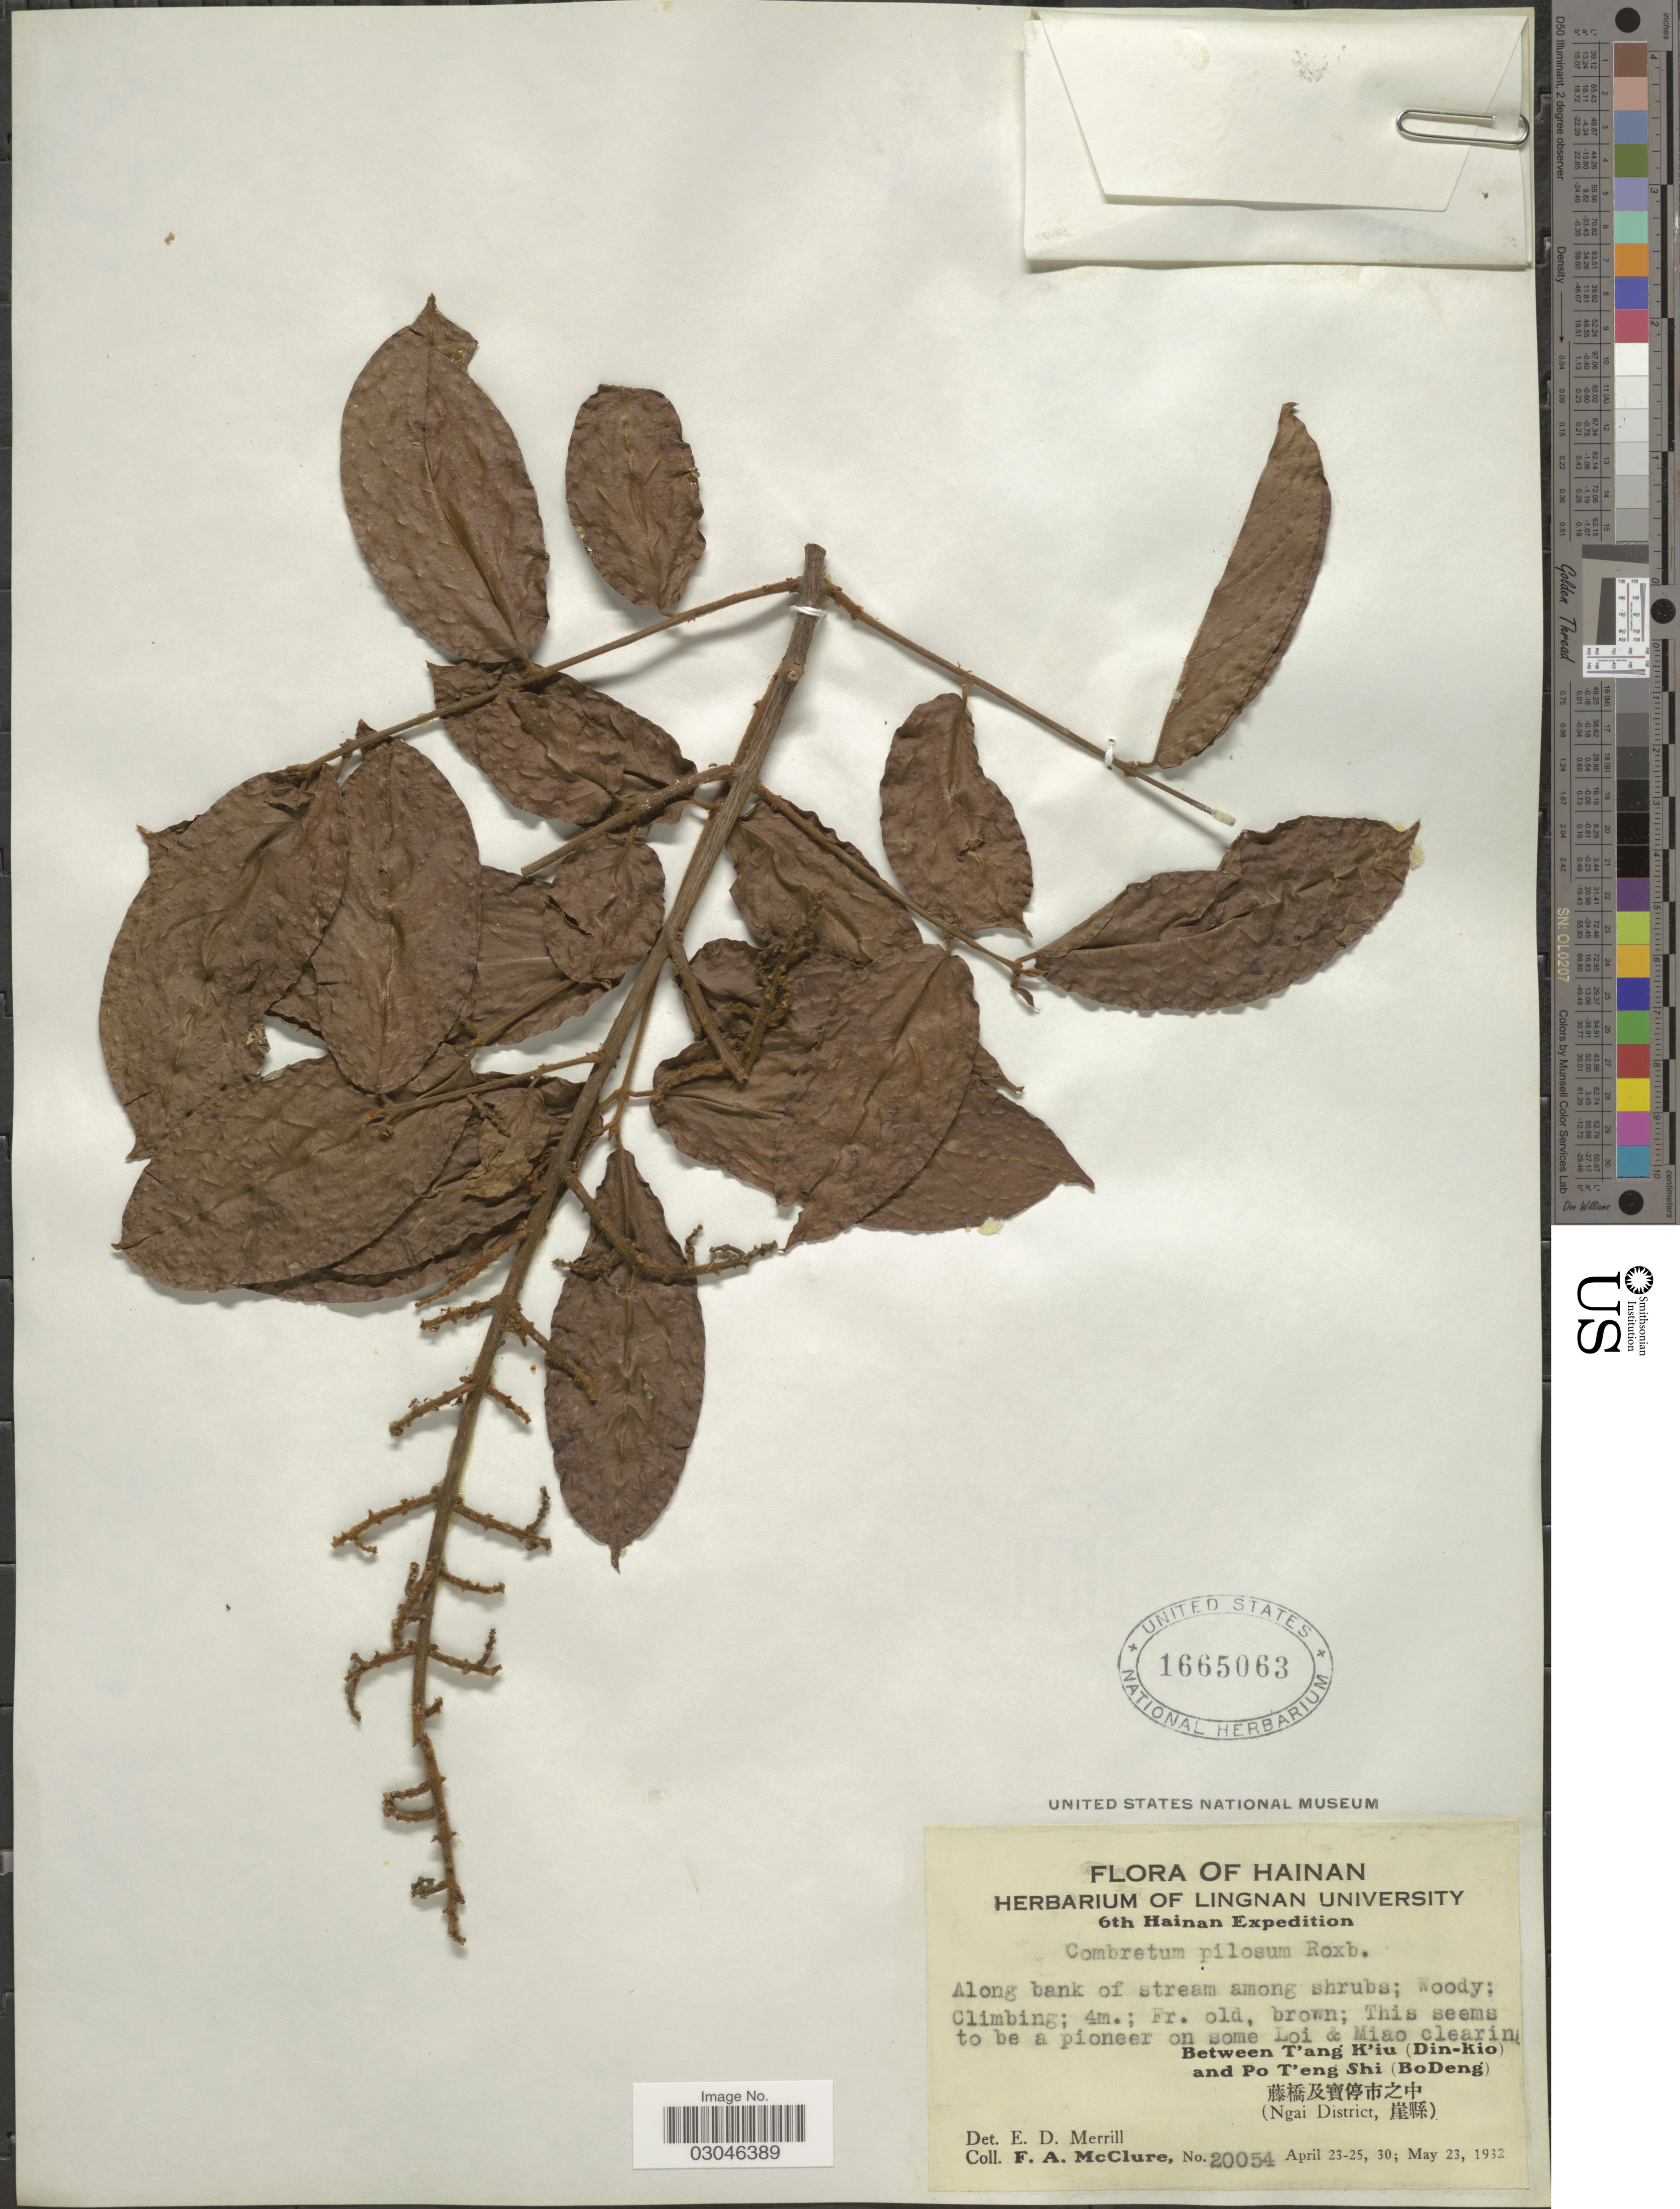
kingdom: Plantae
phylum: Tracheophyta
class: Magnoliopsida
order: Myrtales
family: Combretaceae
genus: Combretum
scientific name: Combretum pilosum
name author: Roxb.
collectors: F. A. McClure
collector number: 20054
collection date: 1932-04-23/1932-05-23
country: China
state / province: Hainan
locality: L& Miao clearing. Between T'ang K'iu (Din-Ki. and Po T'eng Shi (BoDeng); Ngai District.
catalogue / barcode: US 1665063